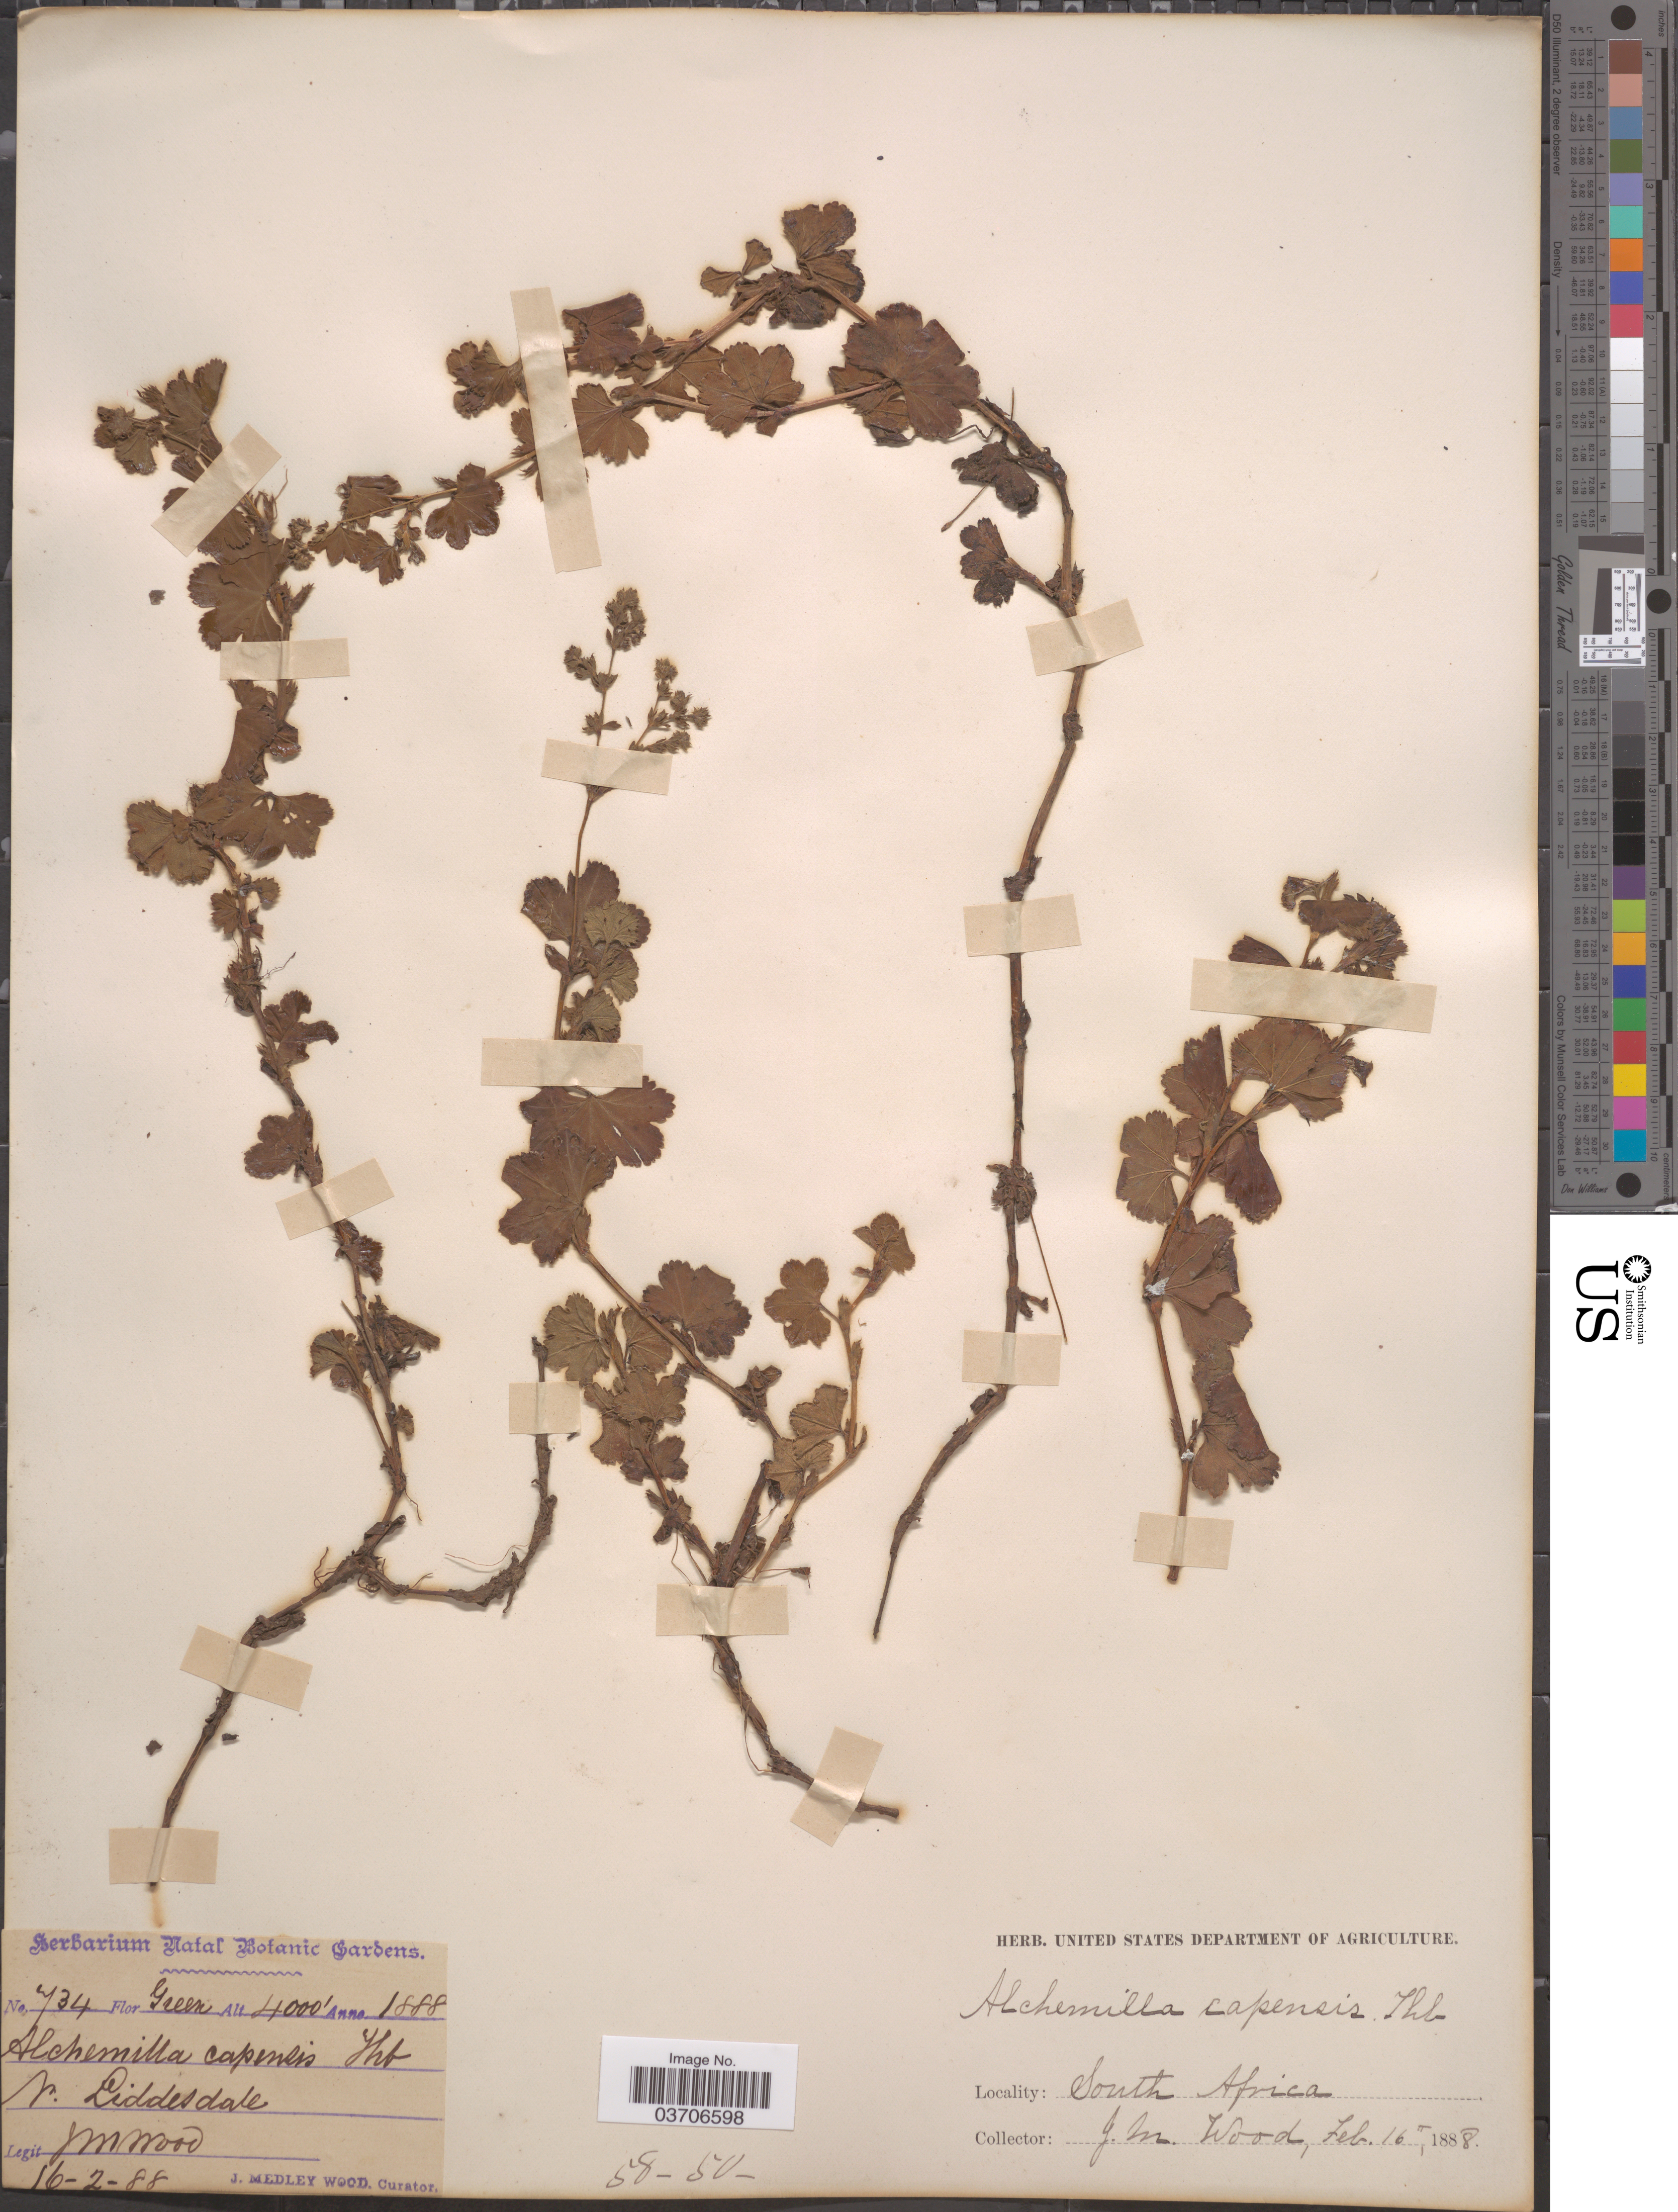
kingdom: Plantae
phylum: Tracheophyta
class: Magnoliopsida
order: Rosales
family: Rosaceae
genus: Alchemilla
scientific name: Alchemilla capensis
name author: Thunb.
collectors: J. Medley Wood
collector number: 734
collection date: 1888-02-16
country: South Africa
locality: N. Liddesdale.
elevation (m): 1219